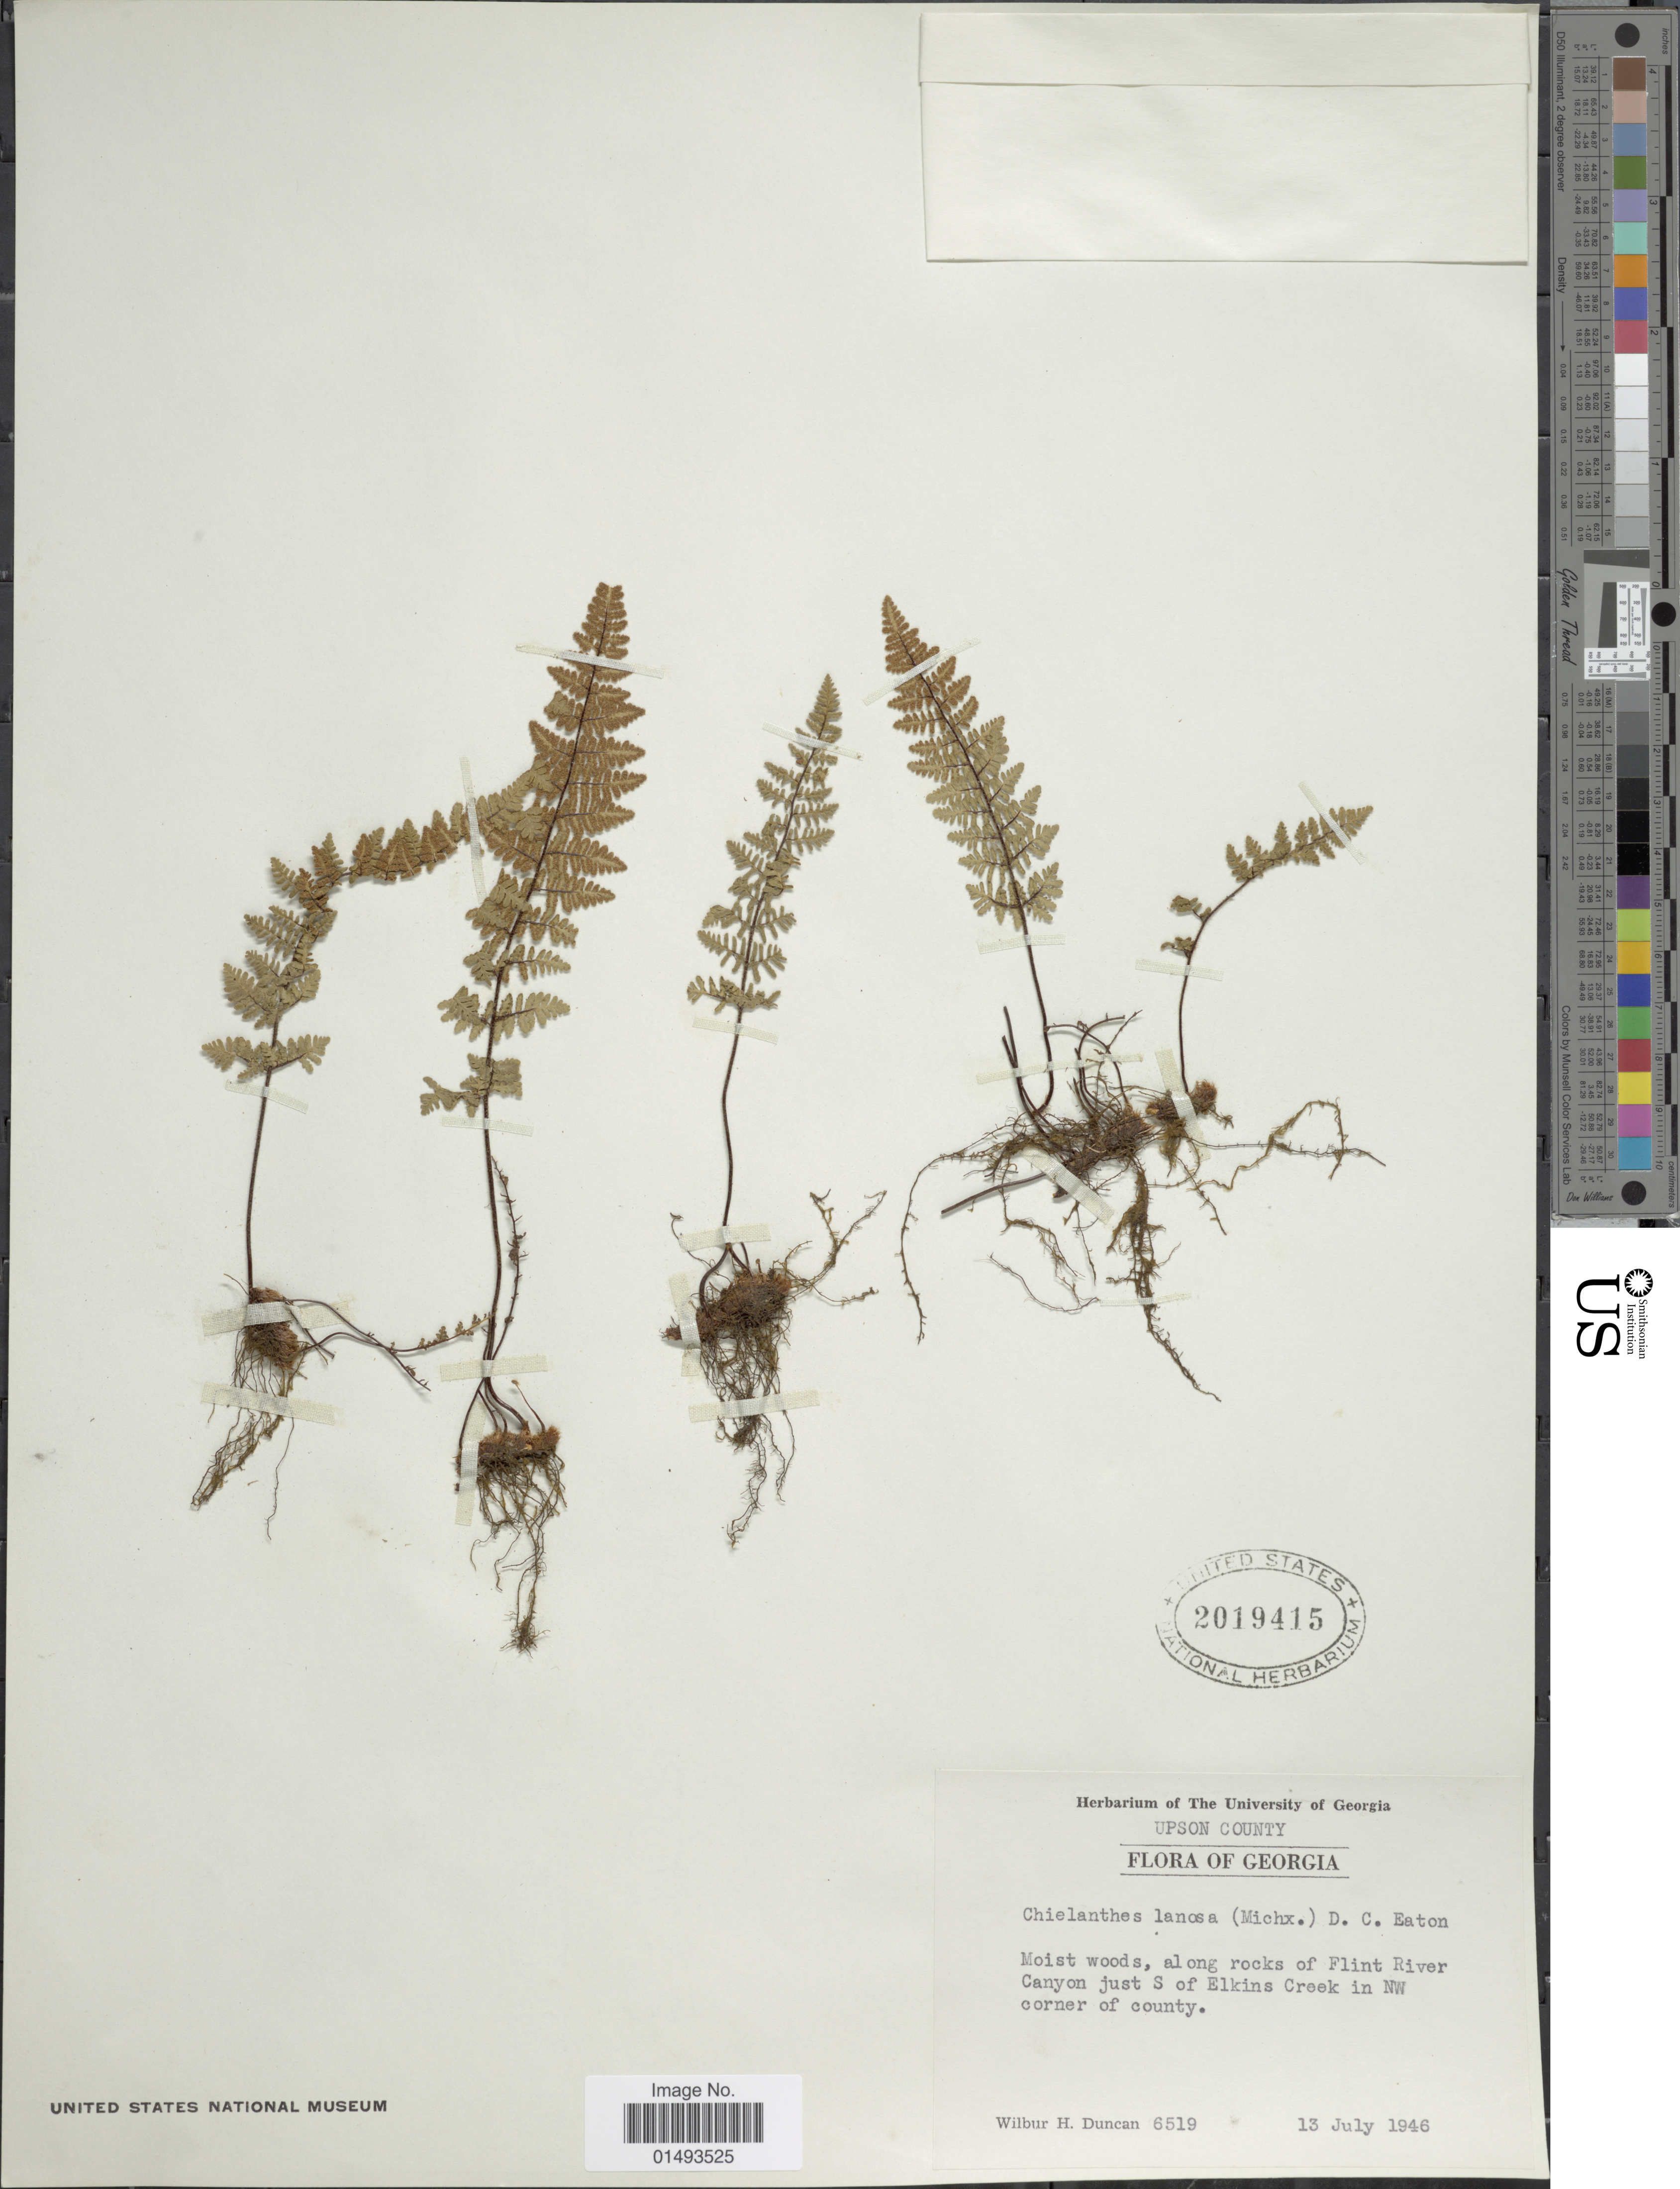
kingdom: Plantae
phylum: Tracheophyta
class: Polypodiopsida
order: Polypodiales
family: Pteridaceae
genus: Myriopteris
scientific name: Myriopteris lanosa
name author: (Michx.) Grusz & Windham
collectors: W. H. Duncan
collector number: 6519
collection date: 1946-07-13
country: United States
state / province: Georgia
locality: Flora of Georgia, Moist woods, along rocks of Flint River Canyon just S of Elkins Creek in NW corner of county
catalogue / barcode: US 2019415